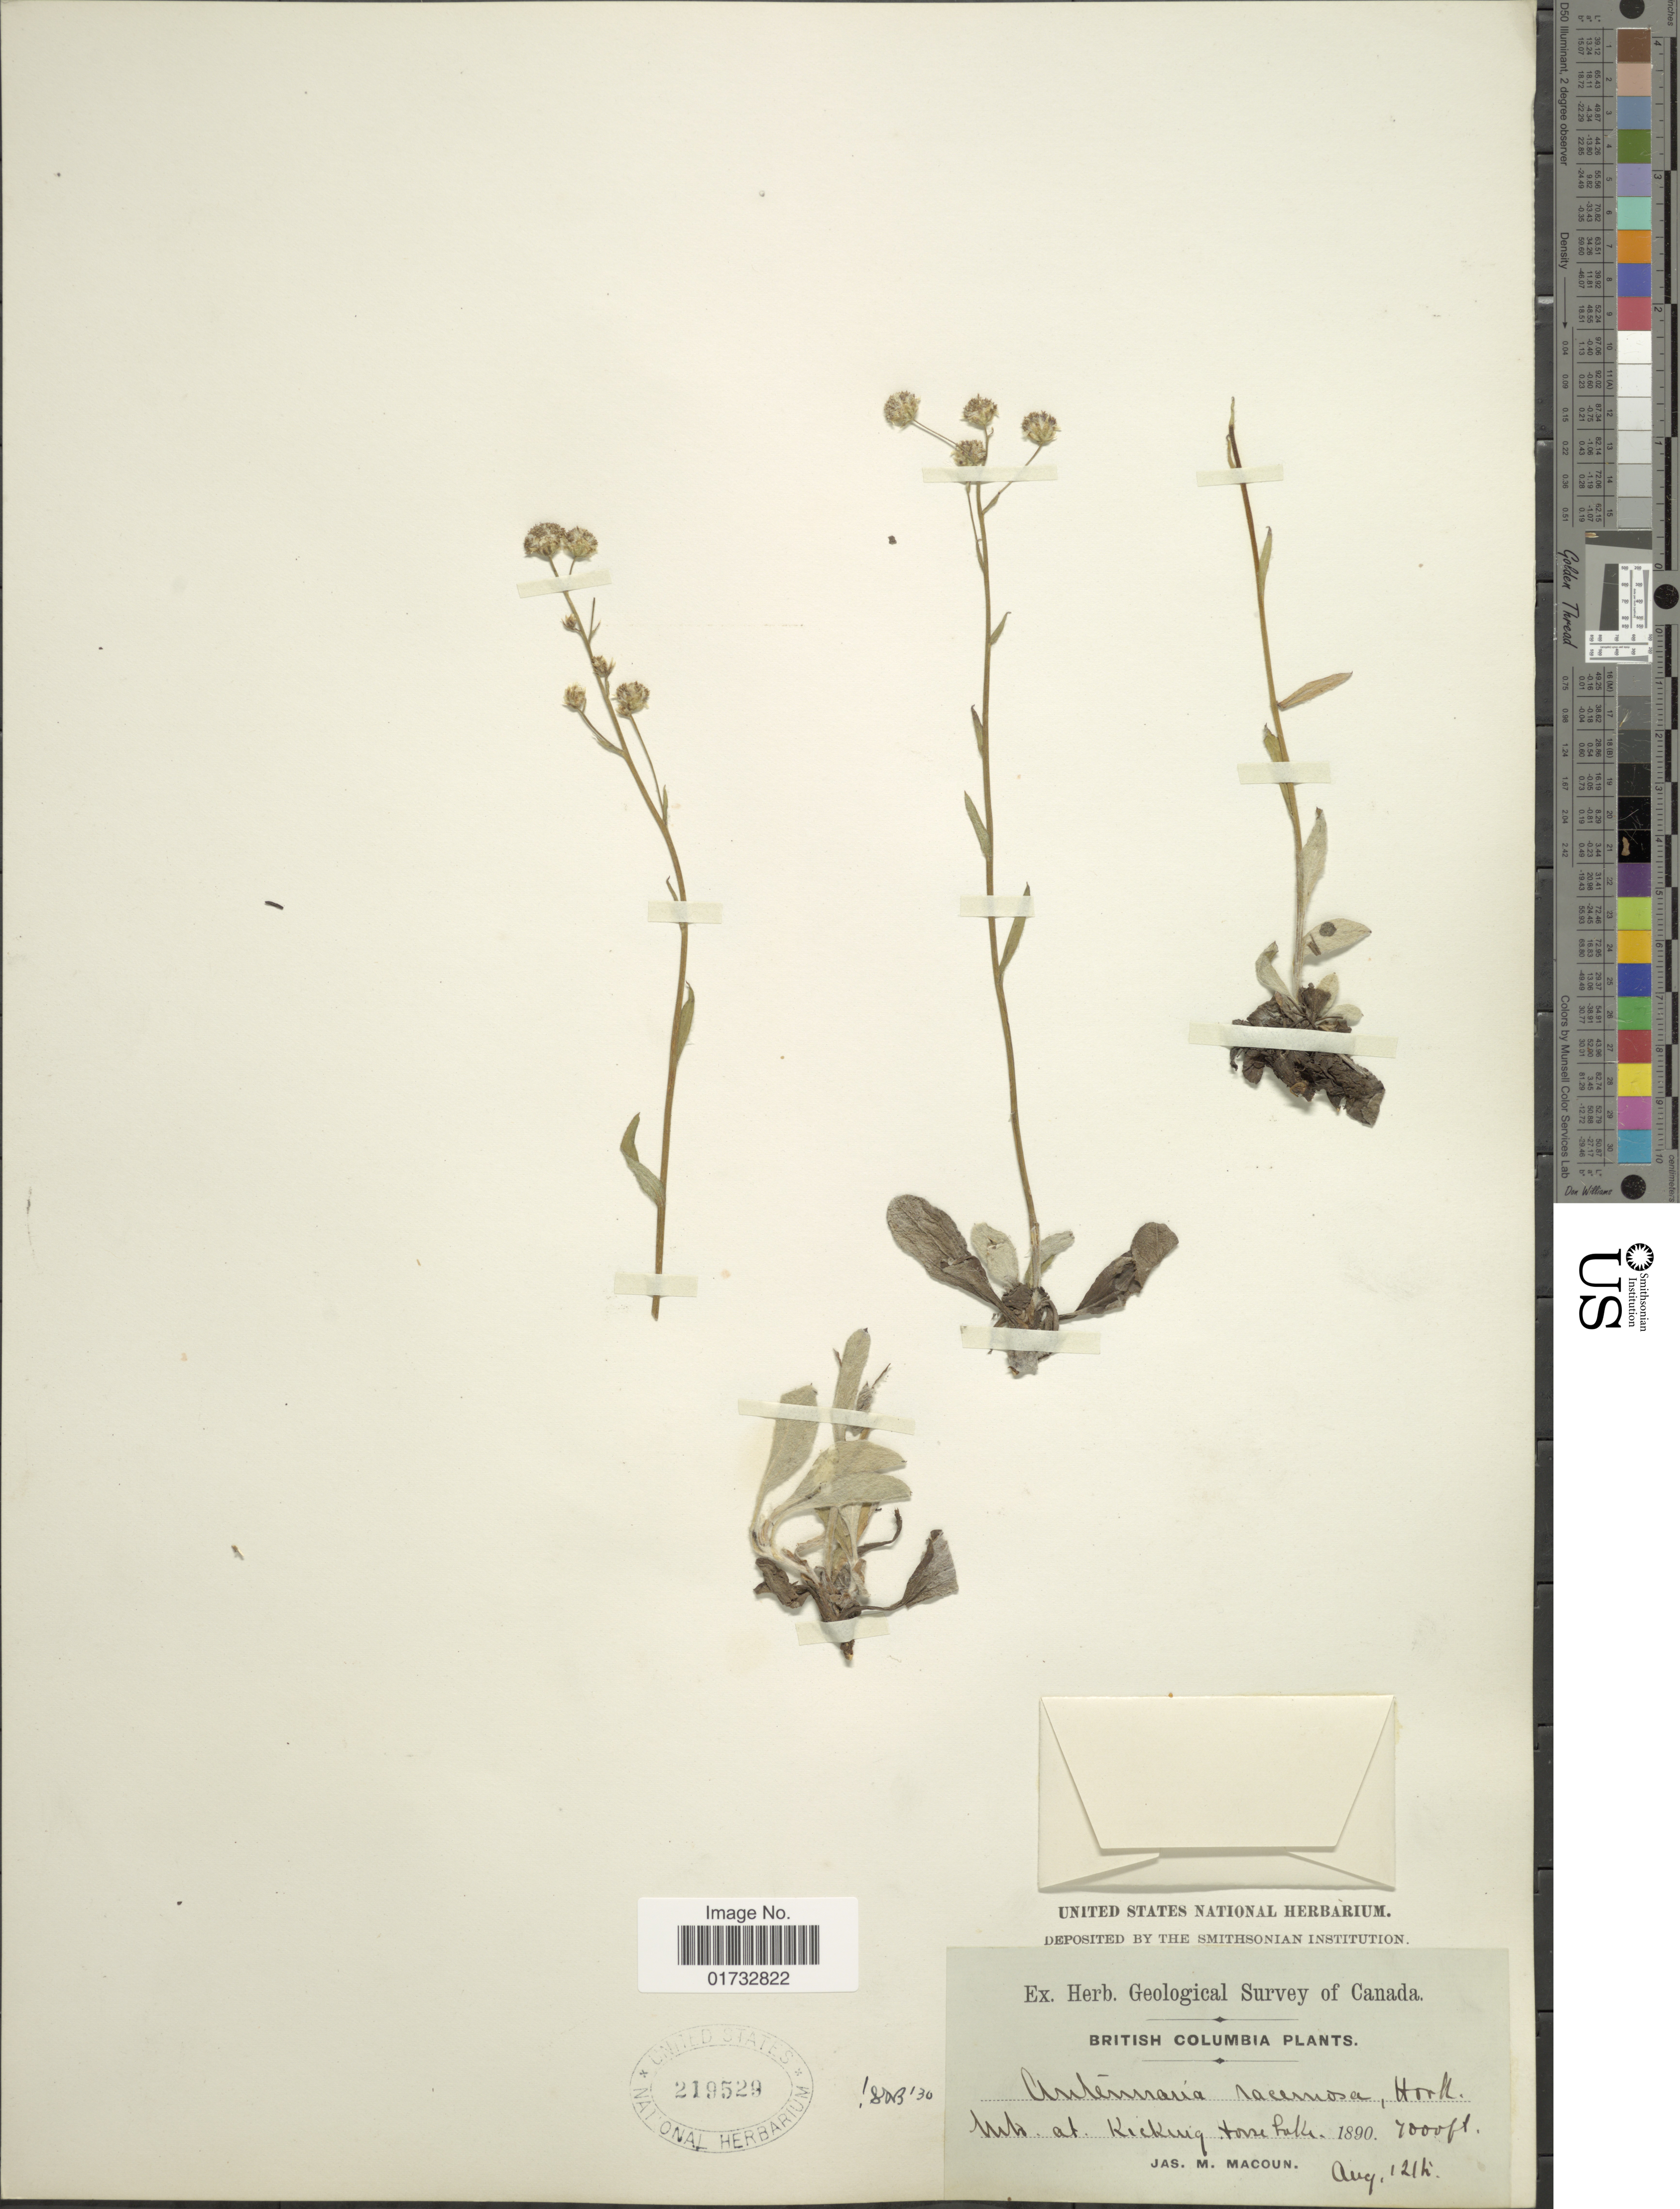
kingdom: Plantae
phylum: Tracheophyta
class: Magnoliopsida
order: Asterales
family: Asteraceae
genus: Antennaria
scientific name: Antennaria racemosa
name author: Hook.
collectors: J. M. Macoun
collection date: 1890-08-12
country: Canada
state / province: British Columbia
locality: Mts. at Kicking Horse Lake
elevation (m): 2134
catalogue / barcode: US 219529